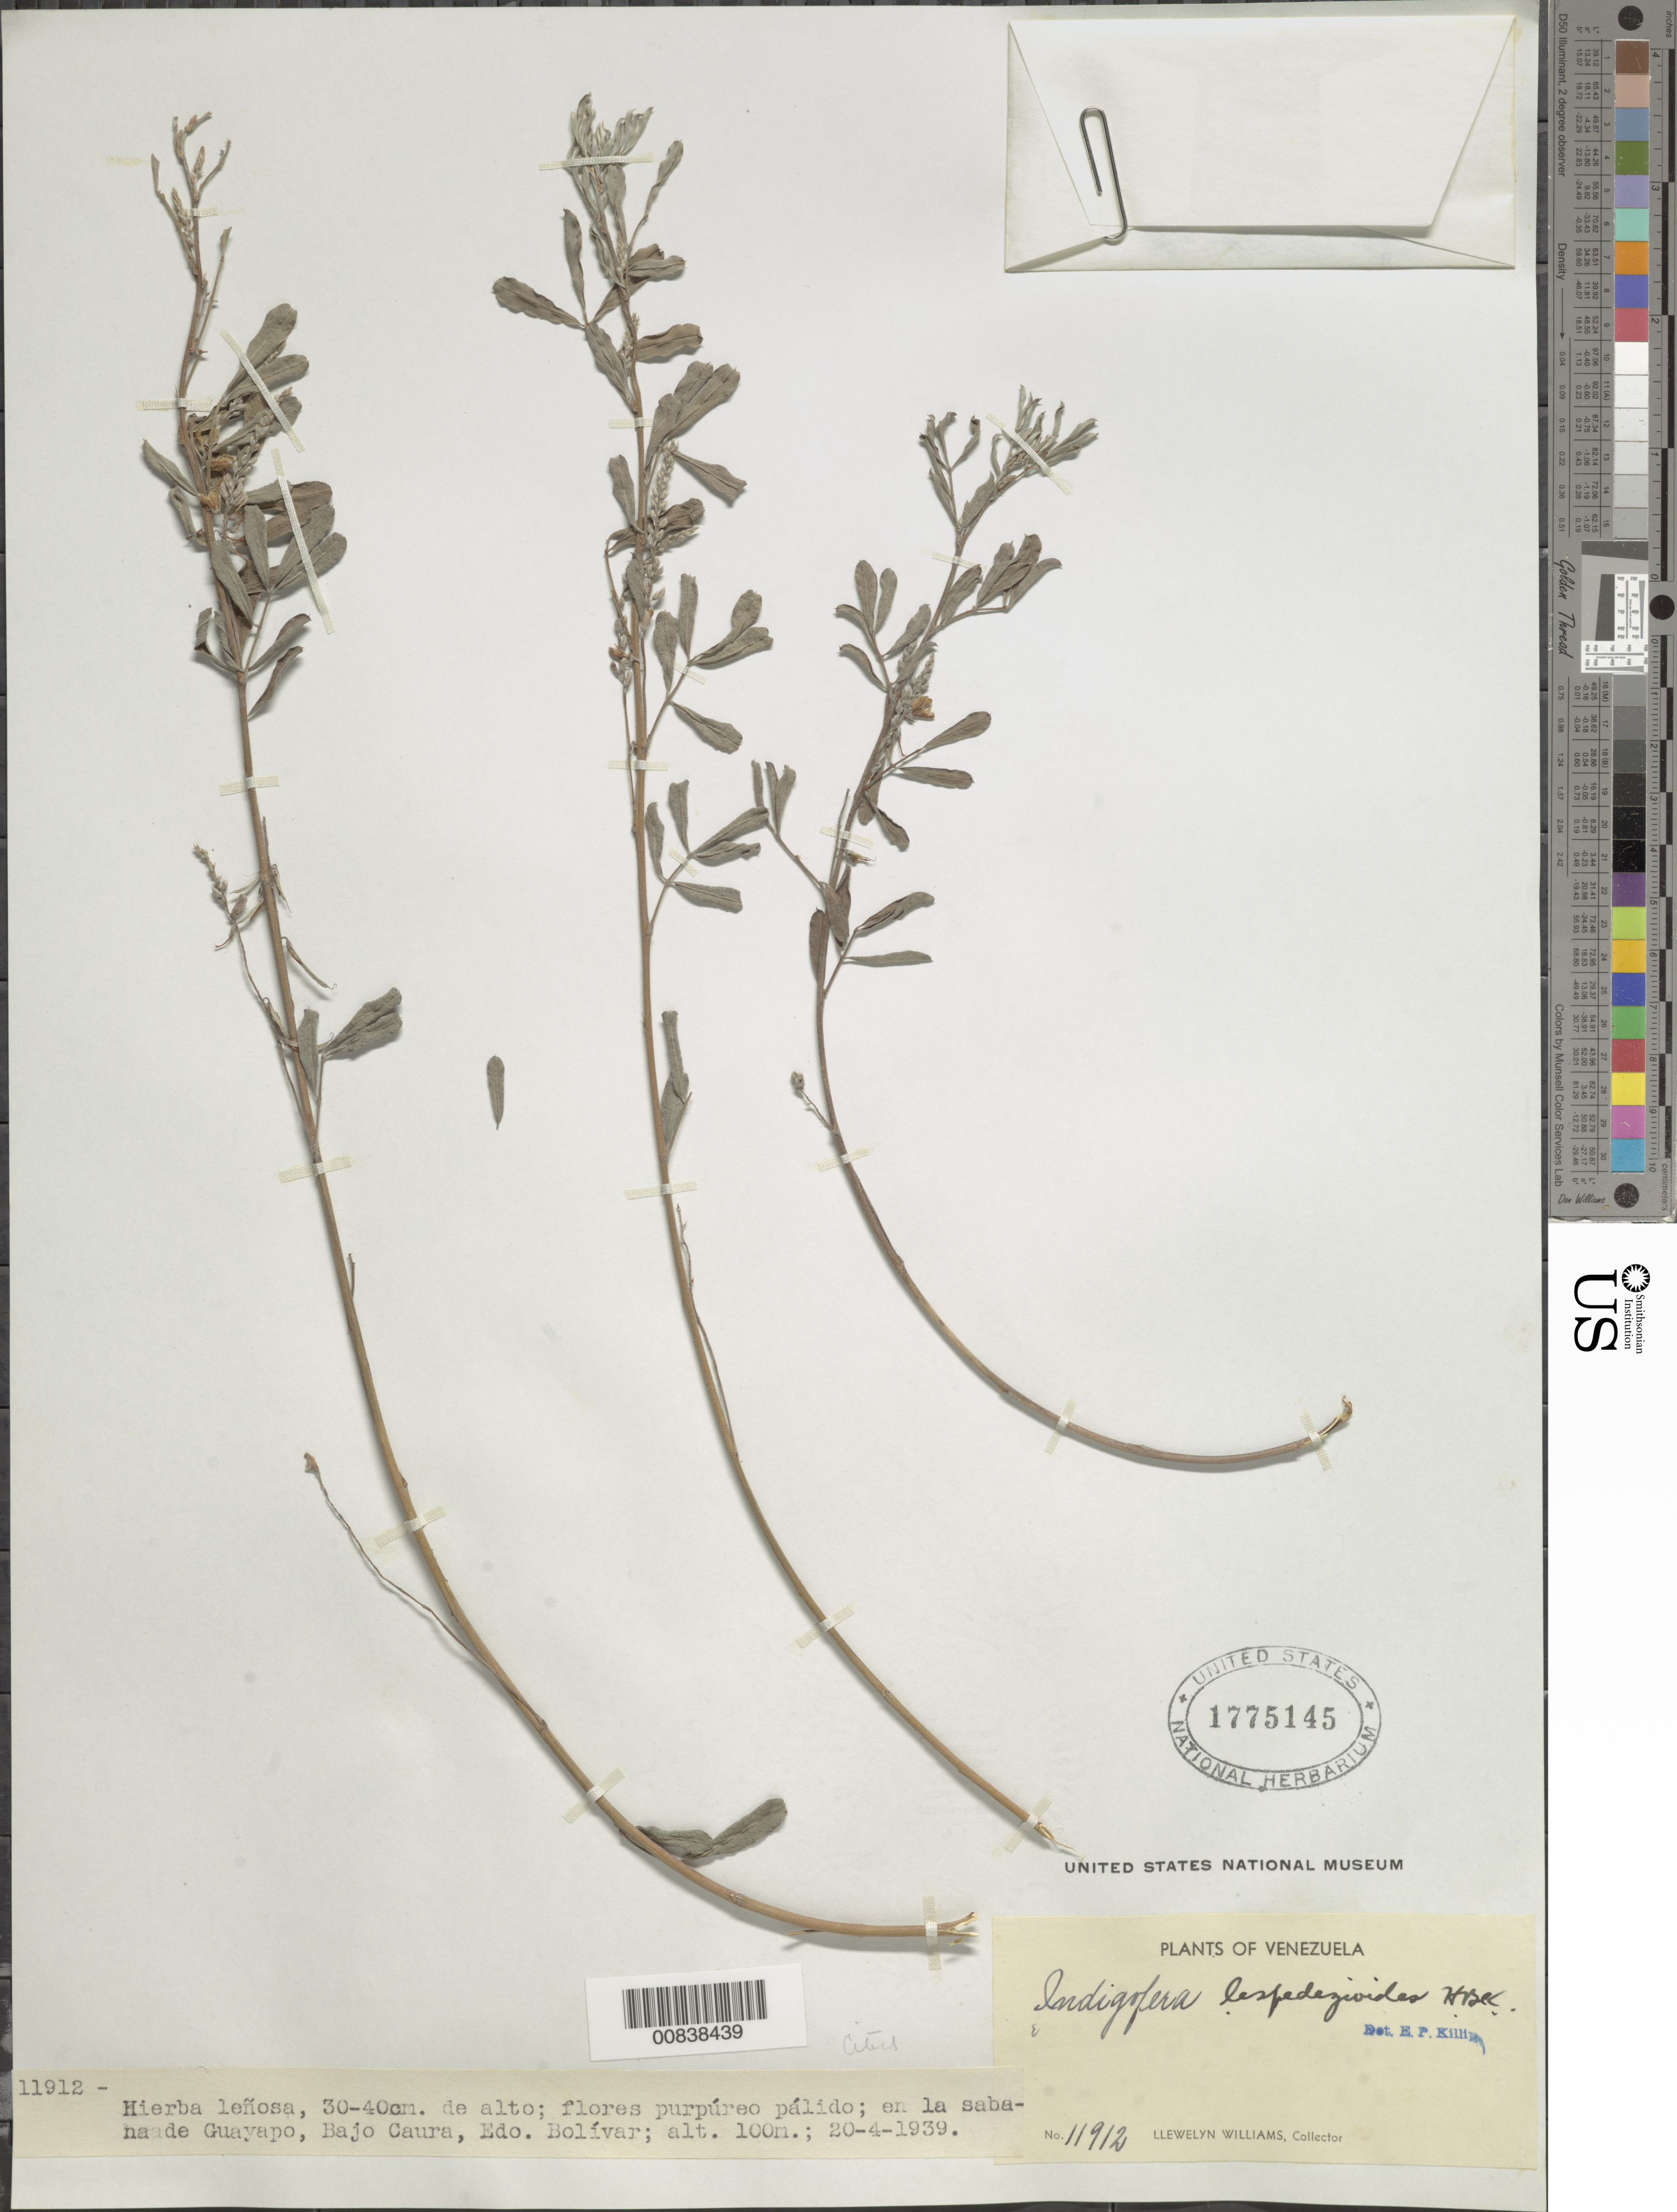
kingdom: Plantae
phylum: Tracheophyta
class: Magnoliopsida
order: Fabales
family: Fabaceae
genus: Indigofera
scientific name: Indigofera lespedezioides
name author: Kunth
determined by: Killip, Ellsworth P.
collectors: Ll. Williams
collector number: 11912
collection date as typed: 20-Apr-39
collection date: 1939-04-20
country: Venezuela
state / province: Bolívar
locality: Guayapo, Bajo Caura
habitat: Sabana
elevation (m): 100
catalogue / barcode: US 1775145